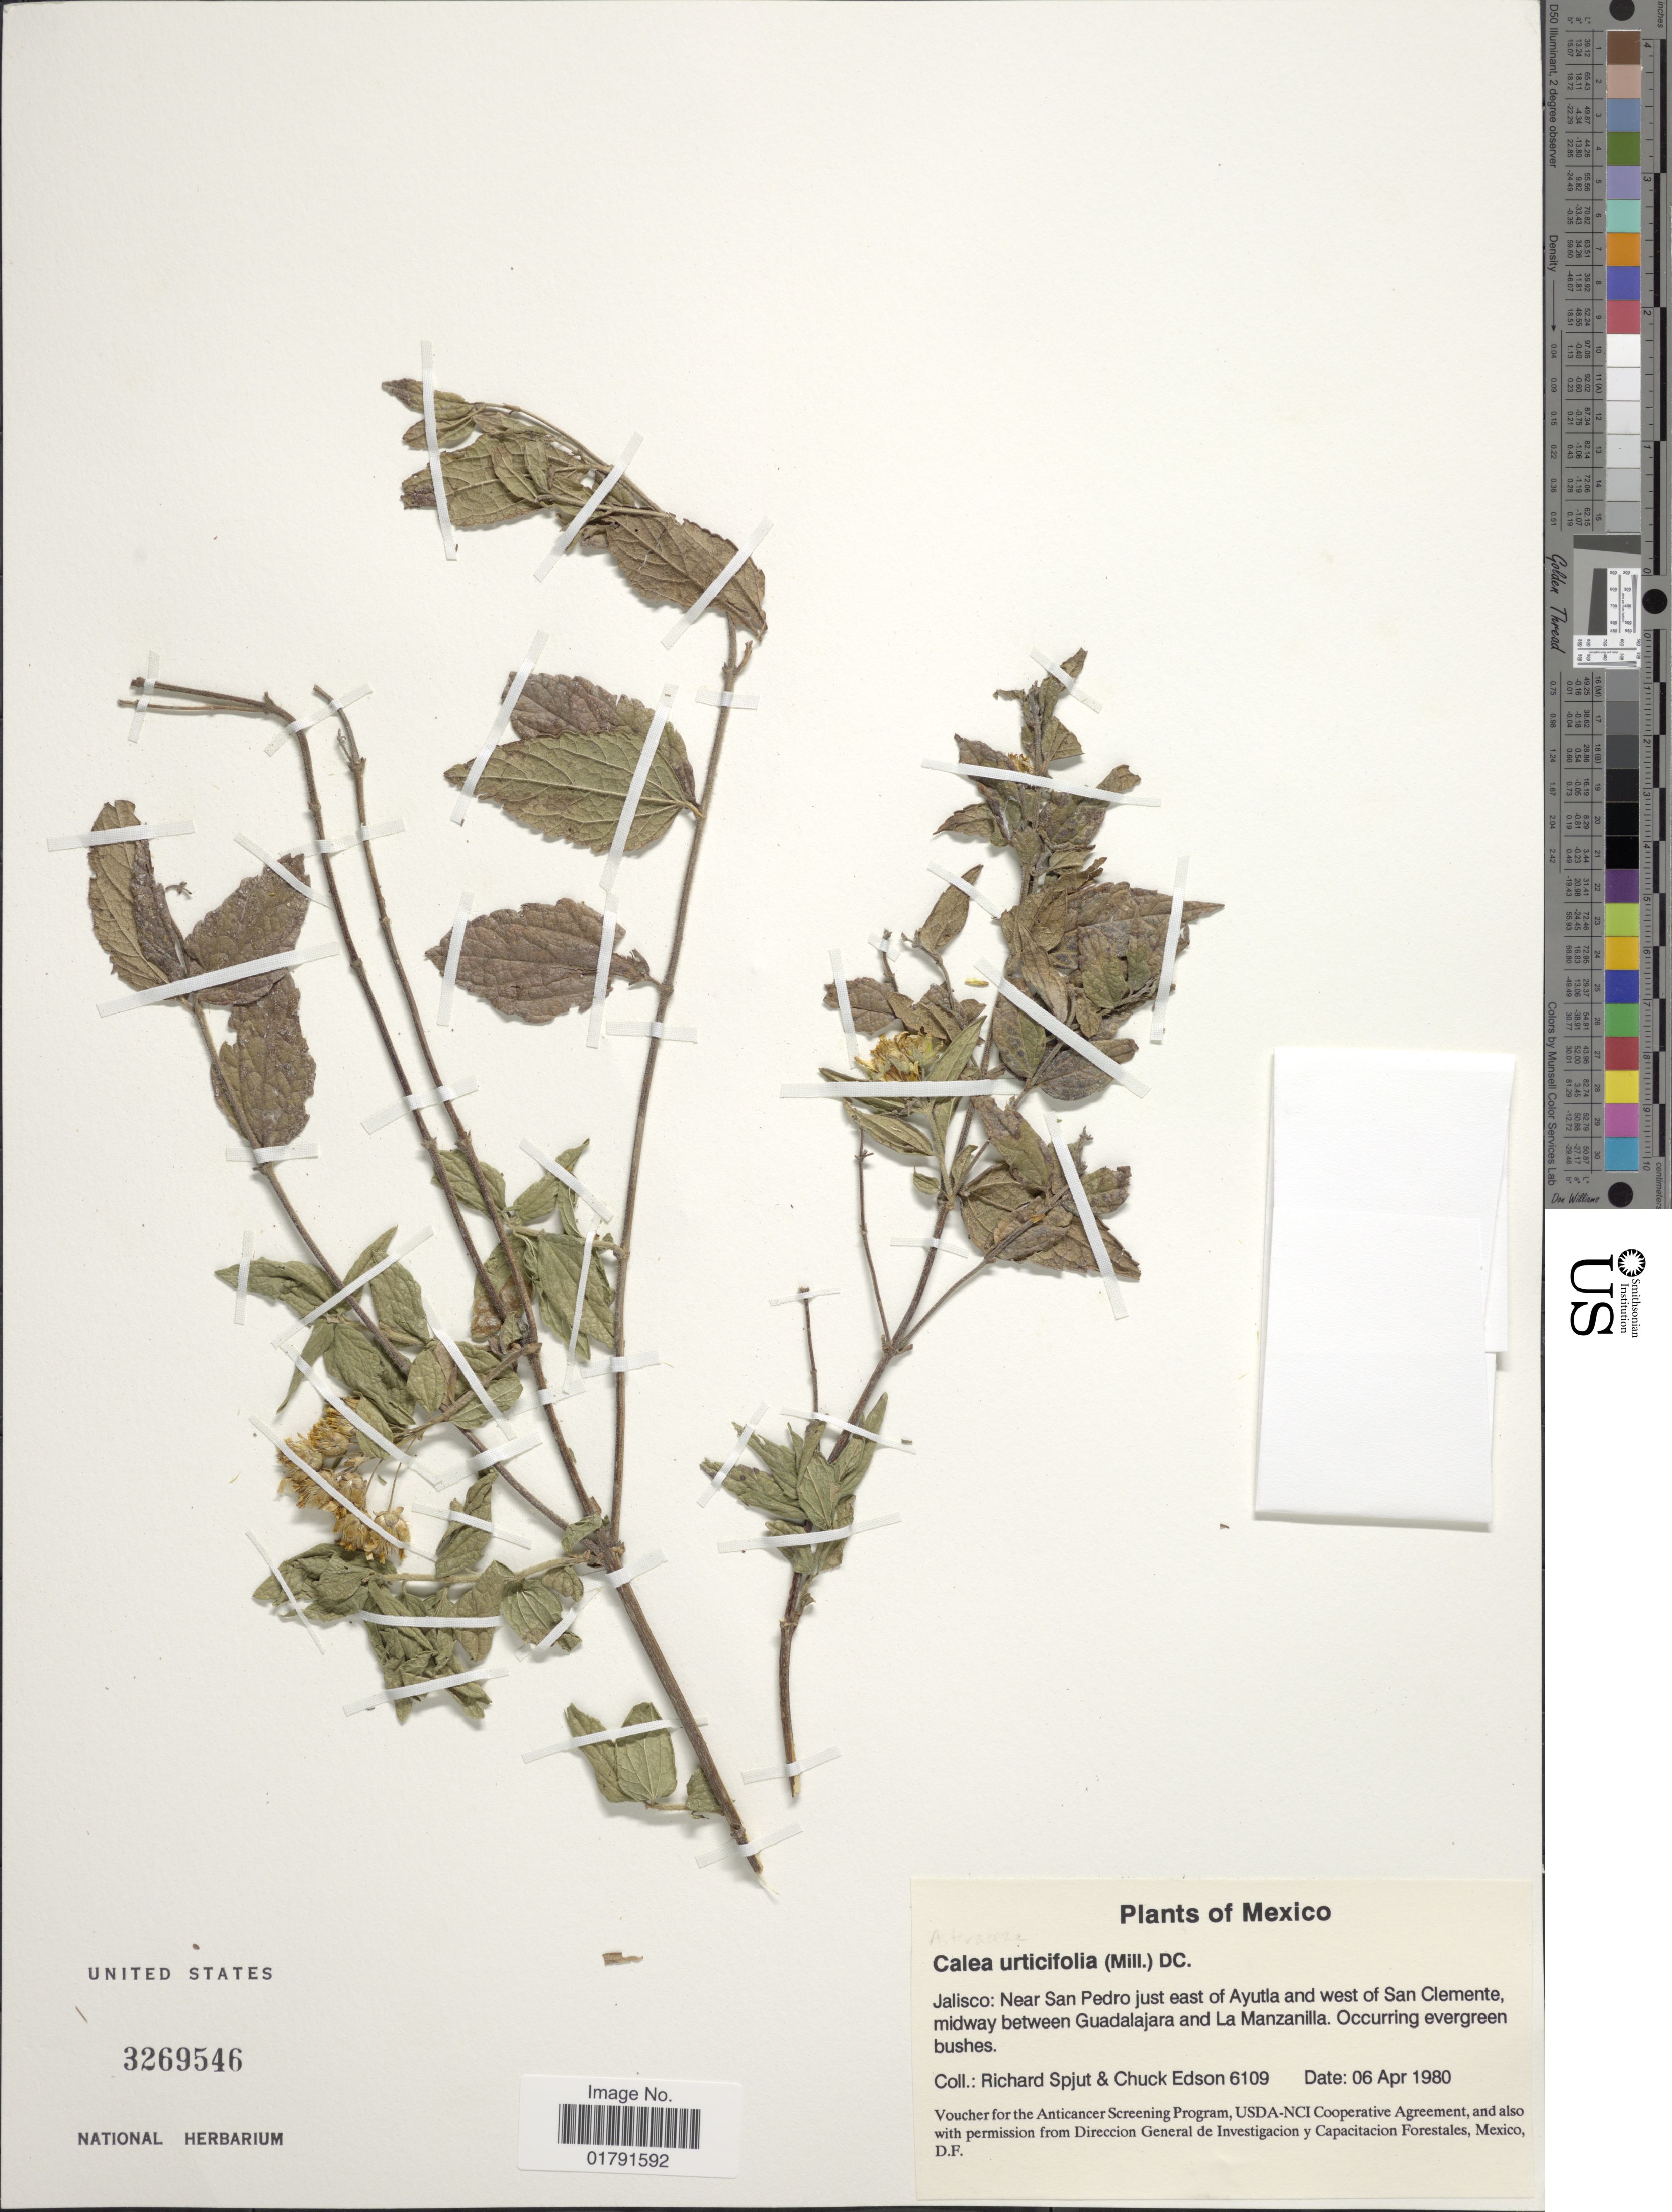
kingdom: Plantae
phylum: Tracheophyta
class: Magnoliopsida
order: Asterales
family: Asteraceae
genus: Calea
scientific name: Calea urticifolia var. urticifolia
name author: (Mill.) DC.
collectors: R. Spjut & C. Edson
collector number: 6109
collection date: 1980-04-06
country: Mexico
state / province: Jalisco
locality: Near San Pedro just east of Ayutla and west of San Clemente, midway between Guadalajara and La Manzanilla.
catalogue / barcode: US 3269546